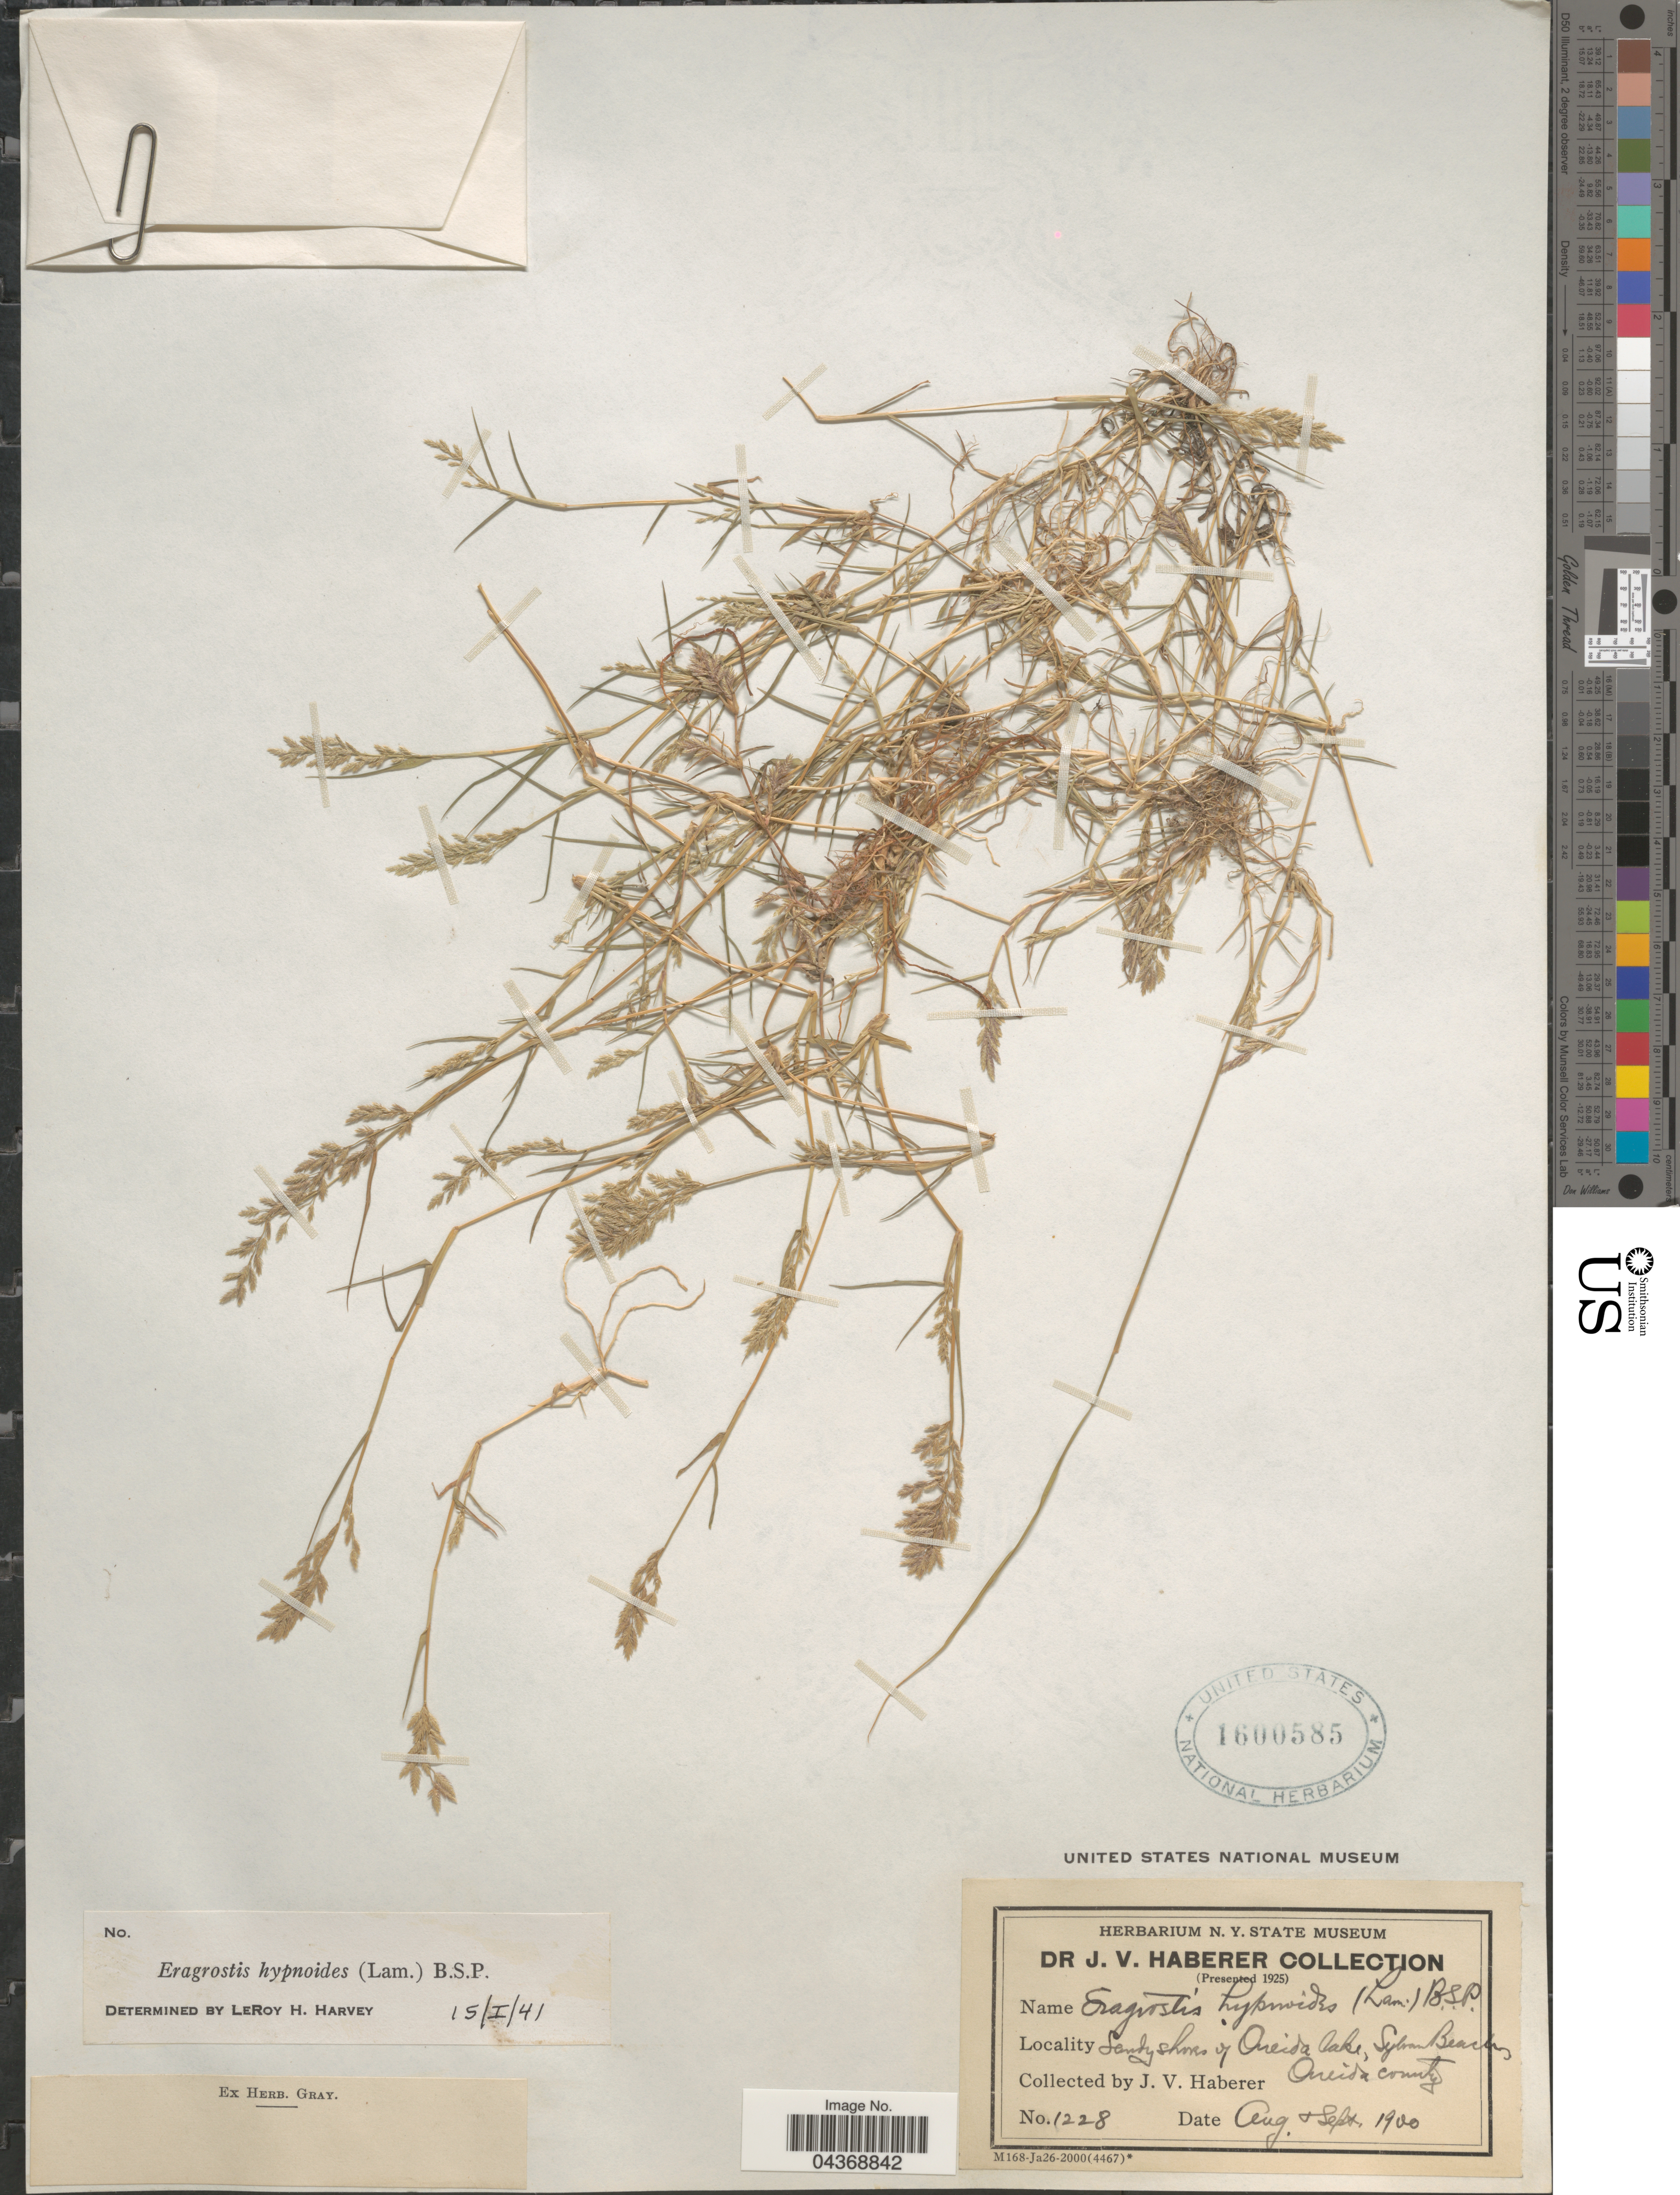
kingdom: Plantae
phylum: Tracheophyta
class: Liliopsida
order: Poales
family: Poaceae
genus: Eragrostis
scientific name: Eragrostis hypnoides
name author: (Lam.) Britton, Stearns & Poggenb.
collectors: J. V. Haberer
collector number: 1228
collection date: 1900-08/1900-09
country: United States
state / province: New York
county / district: Oneida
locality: Sandy shores of Oneida lake, Sylvan Beach, Oneida County.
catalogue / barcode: US 1600585